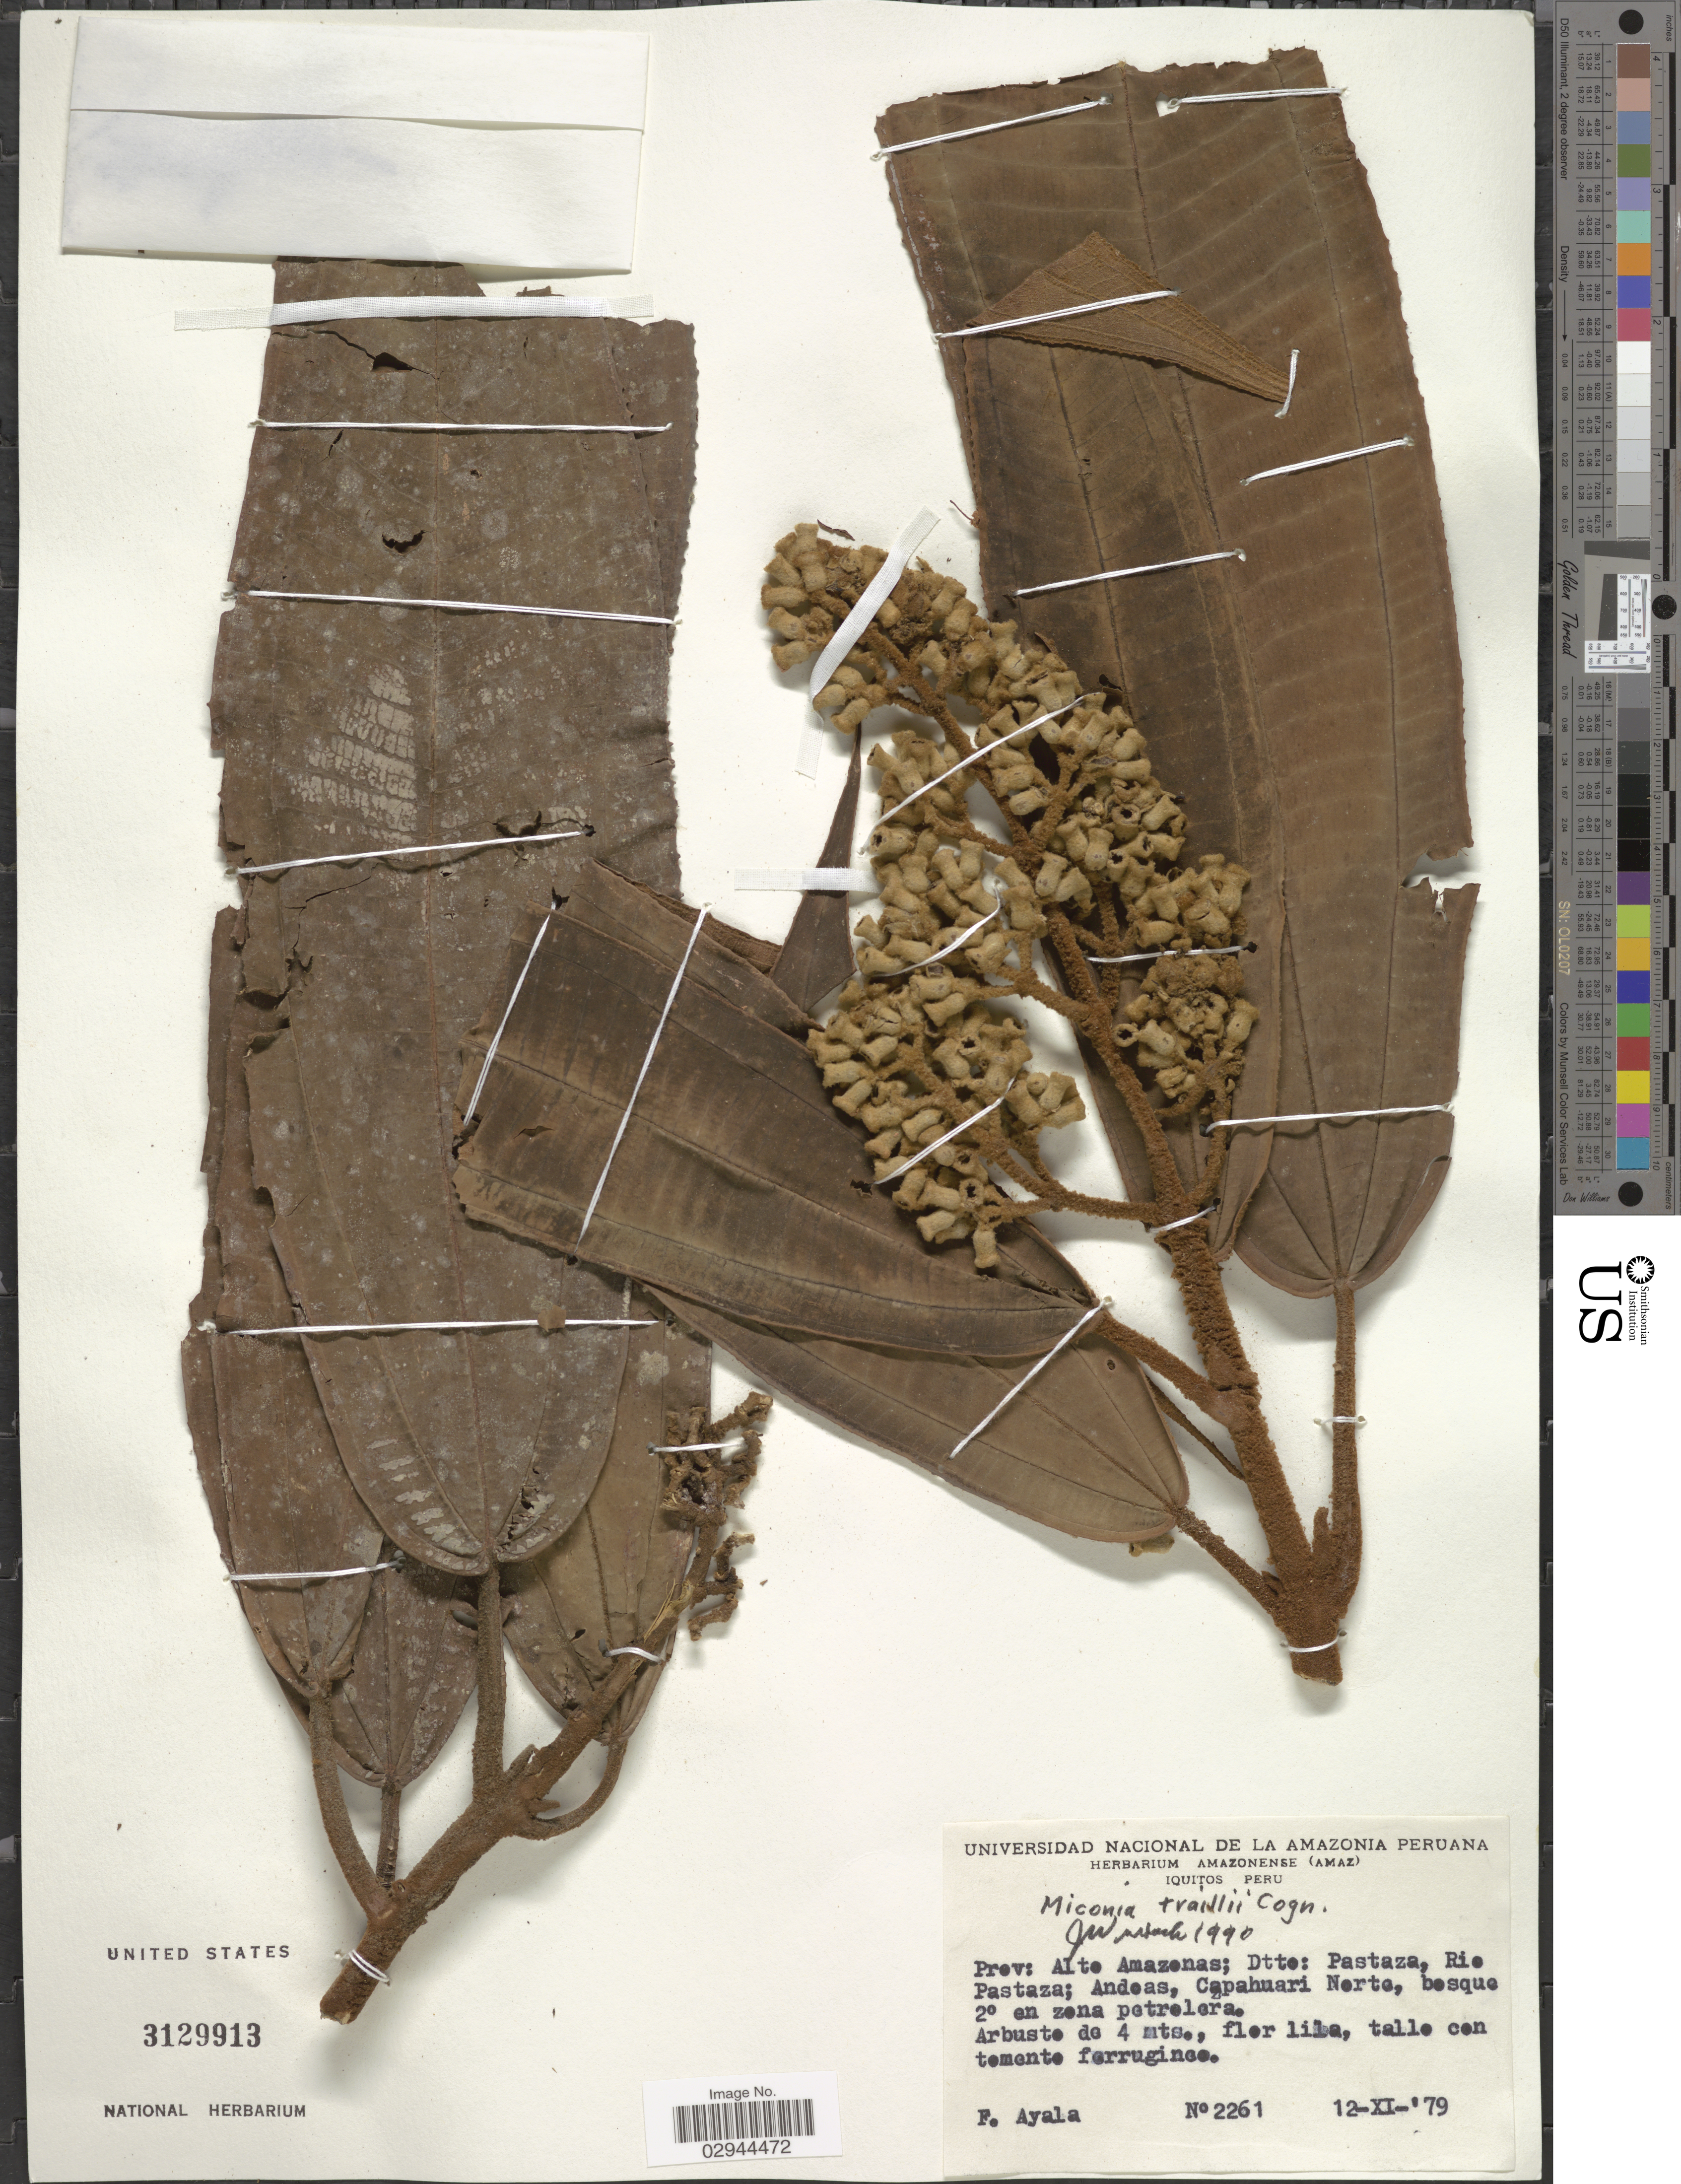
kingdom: Plantae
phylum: Tracheophyta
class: Magnoliopsida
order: Myrtales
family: Melastomataceae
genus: Miconia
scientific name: Miconia traillii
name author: Cogn.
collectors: F. Ayala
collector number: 2261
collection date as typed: Transcribed d/m/y: 12/11/79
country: Ecuador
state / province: Pastaza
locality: Prov: Alto Amazonas; Dtto. Pastaza, Rio Pastaza; Andeas, Capahuari Norte.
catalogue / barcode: US 3129913